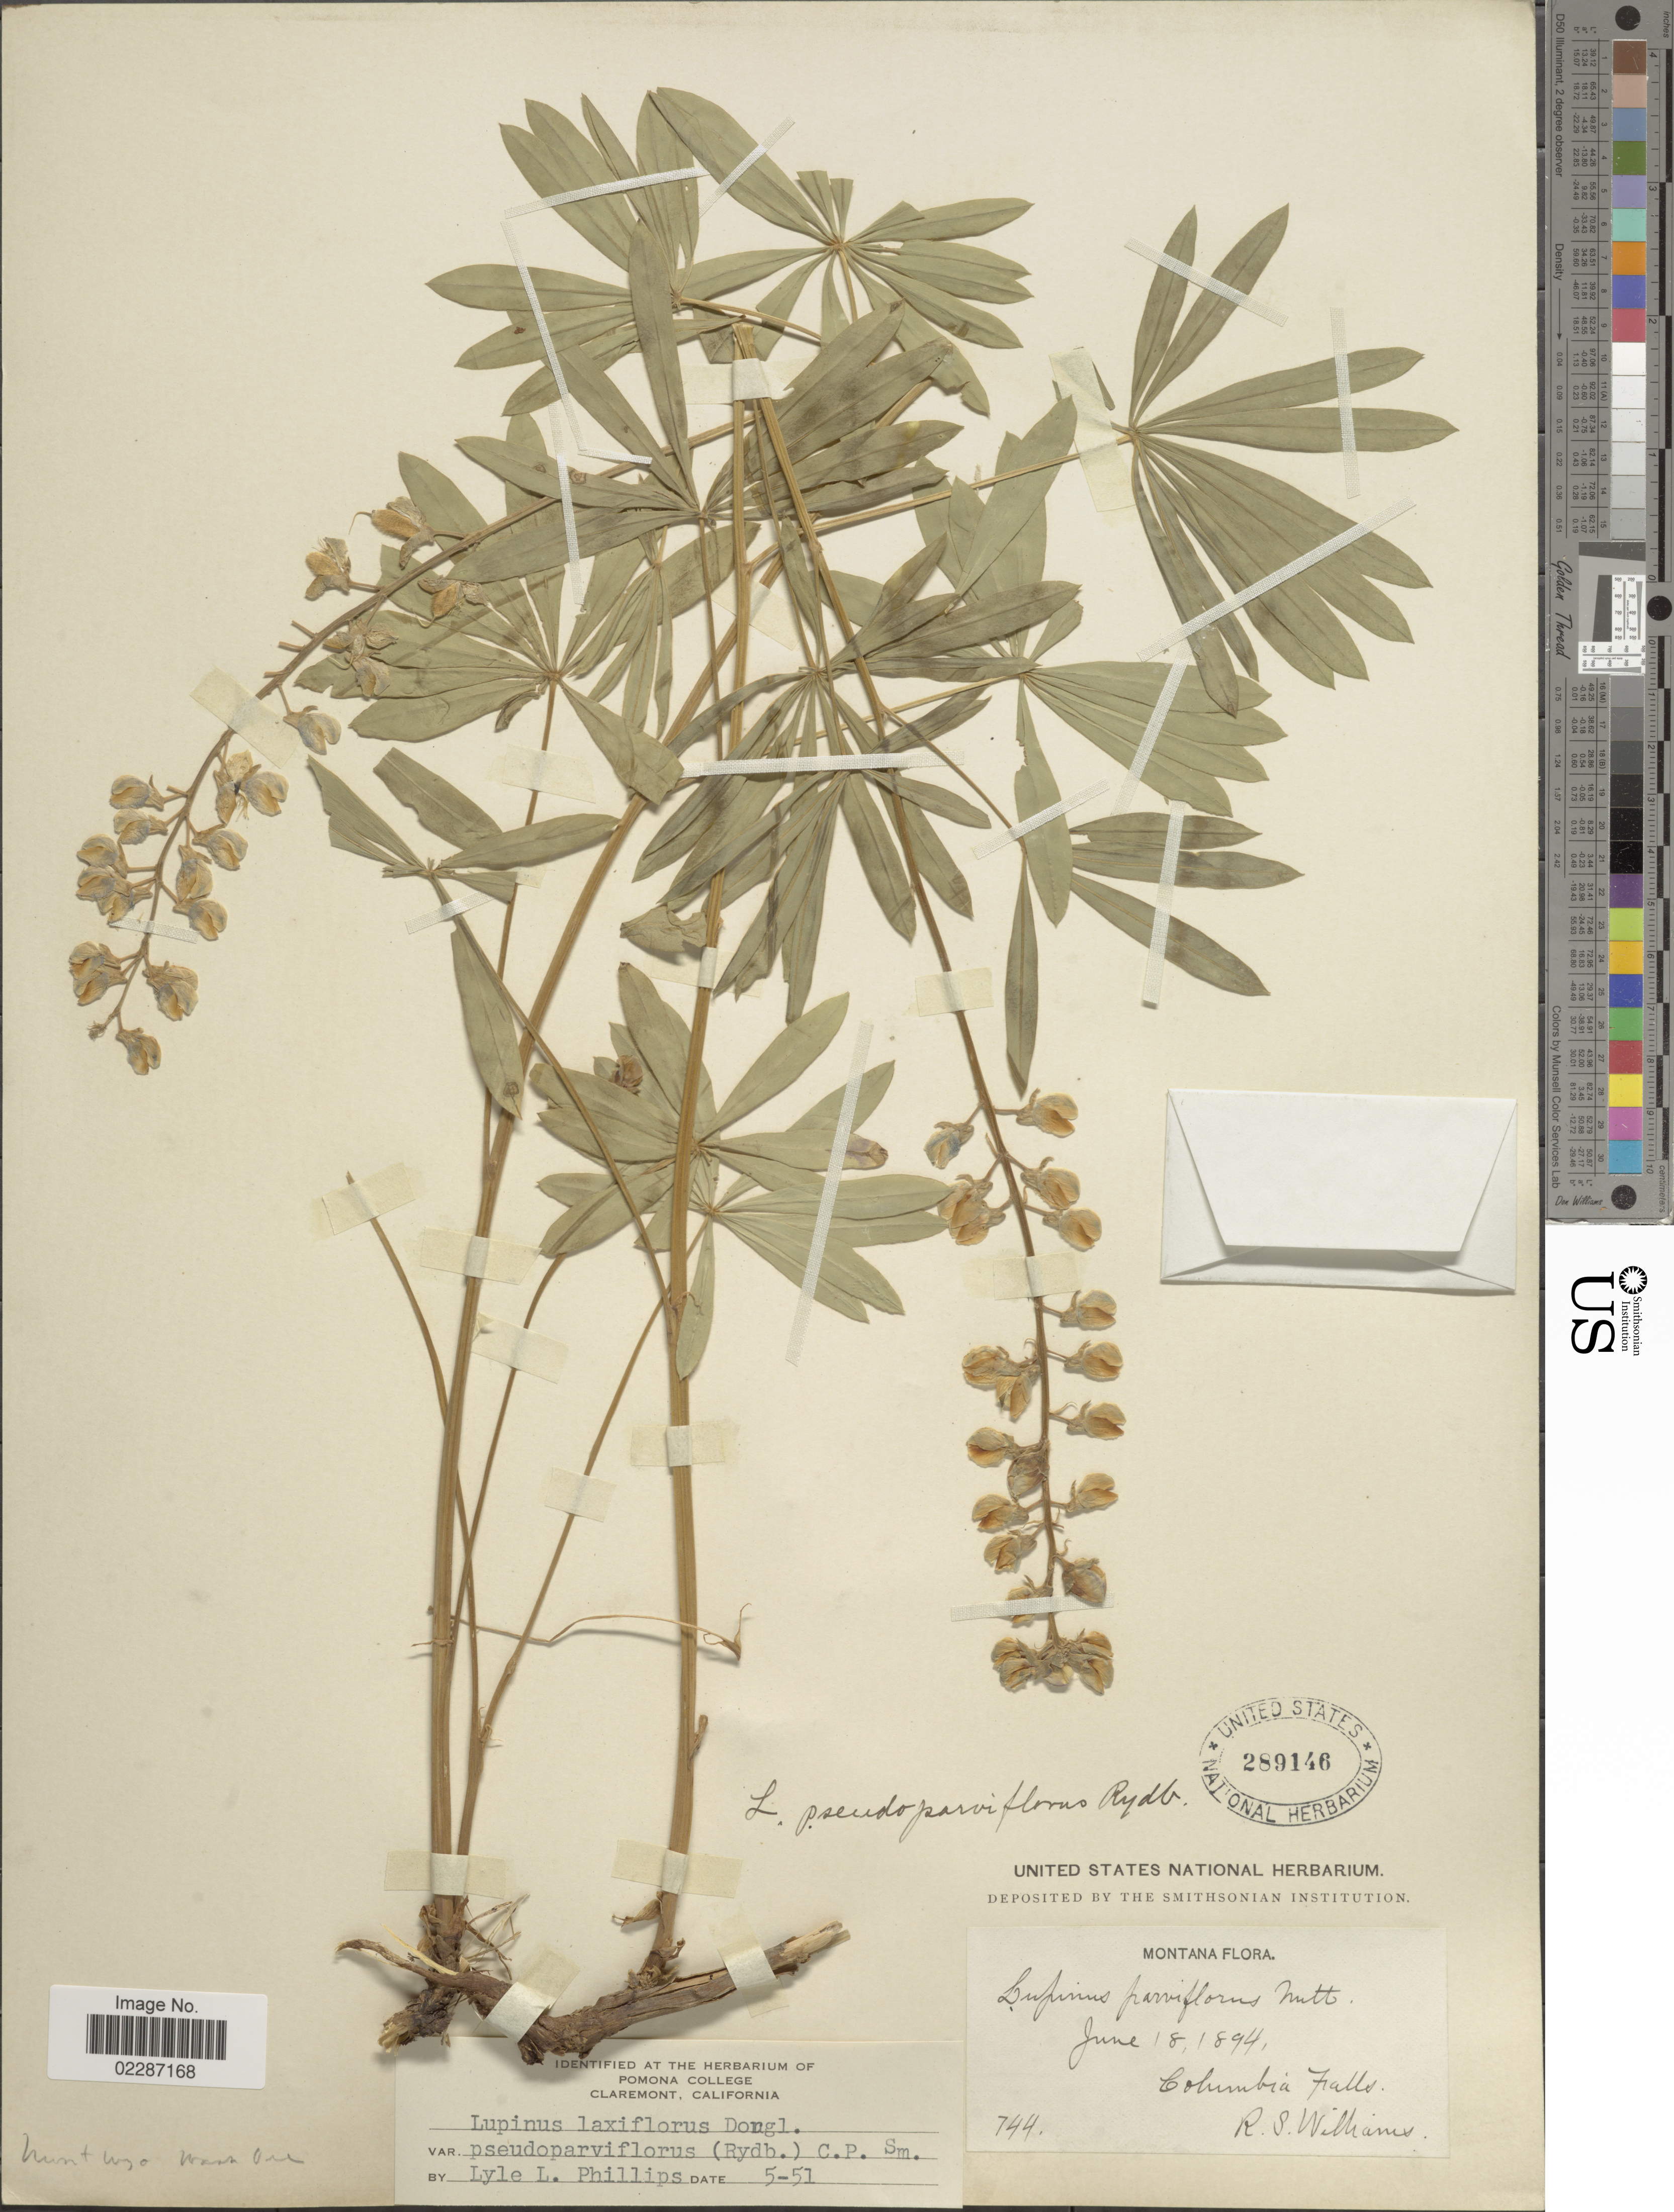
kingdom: Plantae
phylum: Tracheophyta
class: Magnoliopsida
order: Fabales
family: Fabaceae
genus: Lupinus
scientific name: Lupinus pseudoparviflorus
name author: Rydb.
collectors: R. S. Williams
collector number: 744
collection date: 1894-06-18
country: United States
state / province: Montana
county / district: Flathead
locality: Columbia Falls.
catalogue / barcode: US 289146